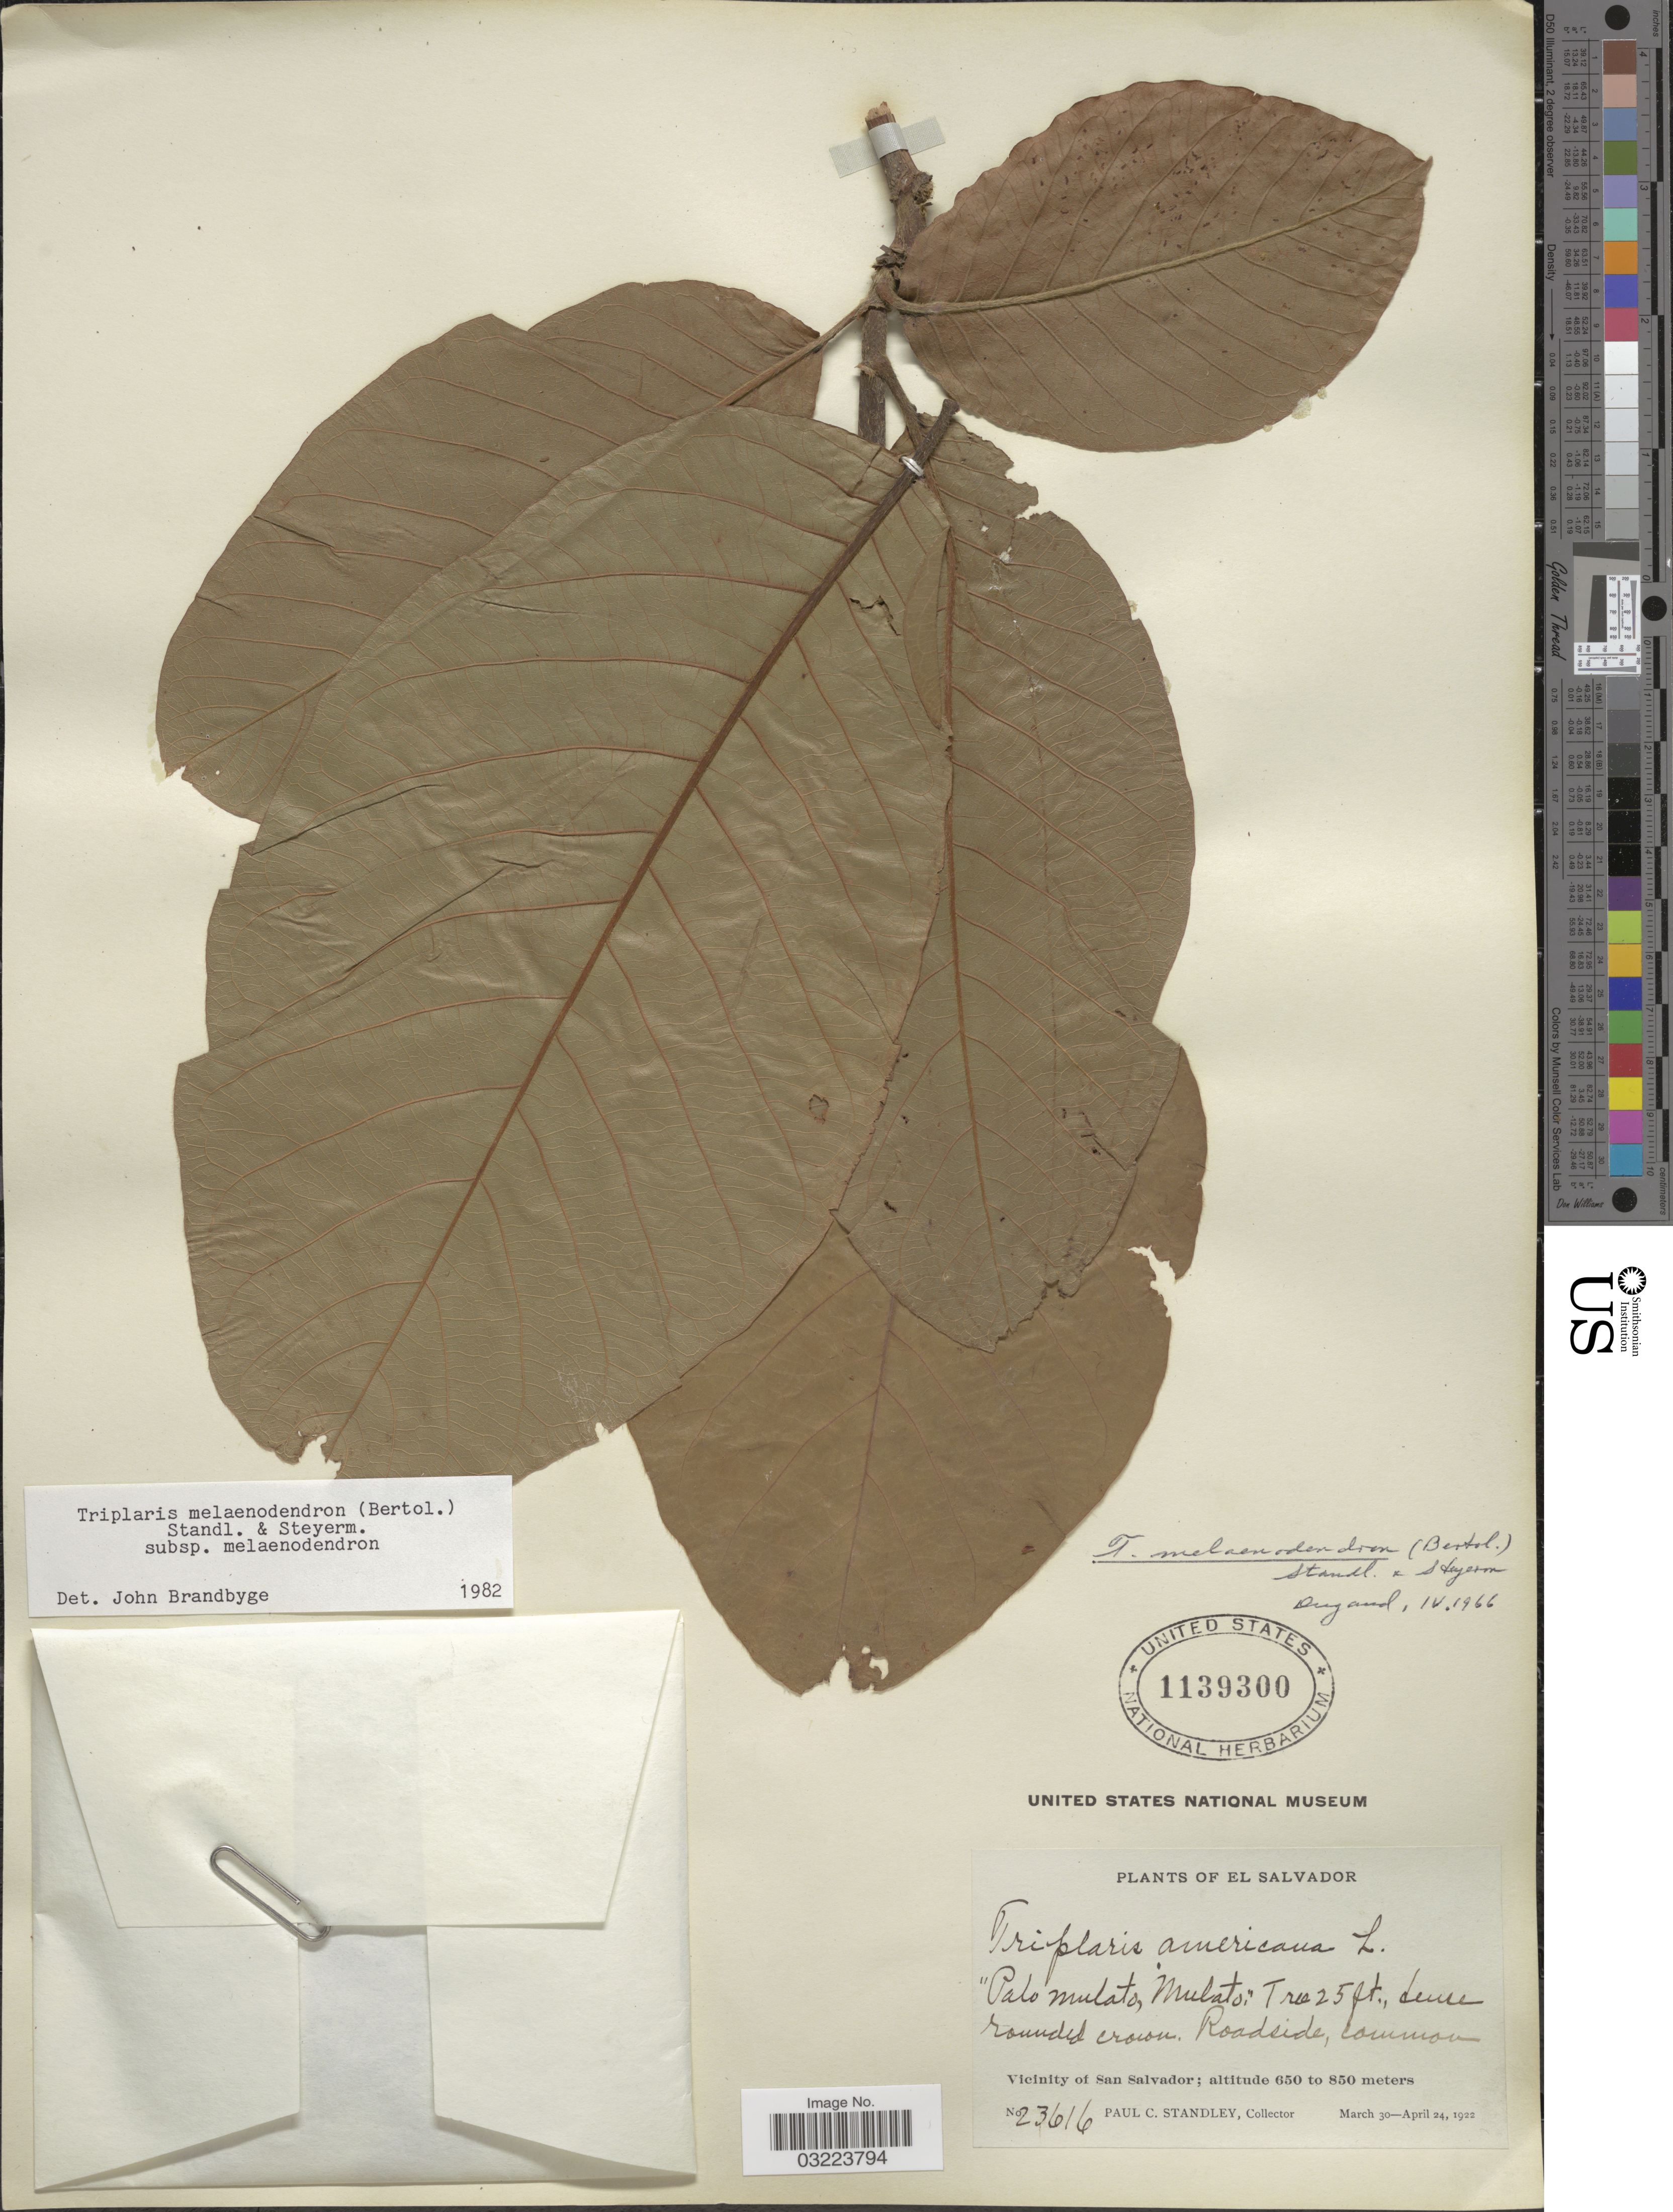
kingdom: Plantae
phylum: Tracheophyta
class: Magnoliopsida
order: Caryophyllales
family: Polygonaceae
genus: Triplaris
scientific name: Triplaris melaenodendron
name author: (Bertol.) Standl. & Steyerm.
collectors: P. C. Standley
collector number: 23616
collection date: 1922-03-30/1922-04-24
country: El Salvador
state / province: San Salvador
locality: Vicinity of San Salvador.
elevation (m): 650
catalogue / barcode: US 1139300